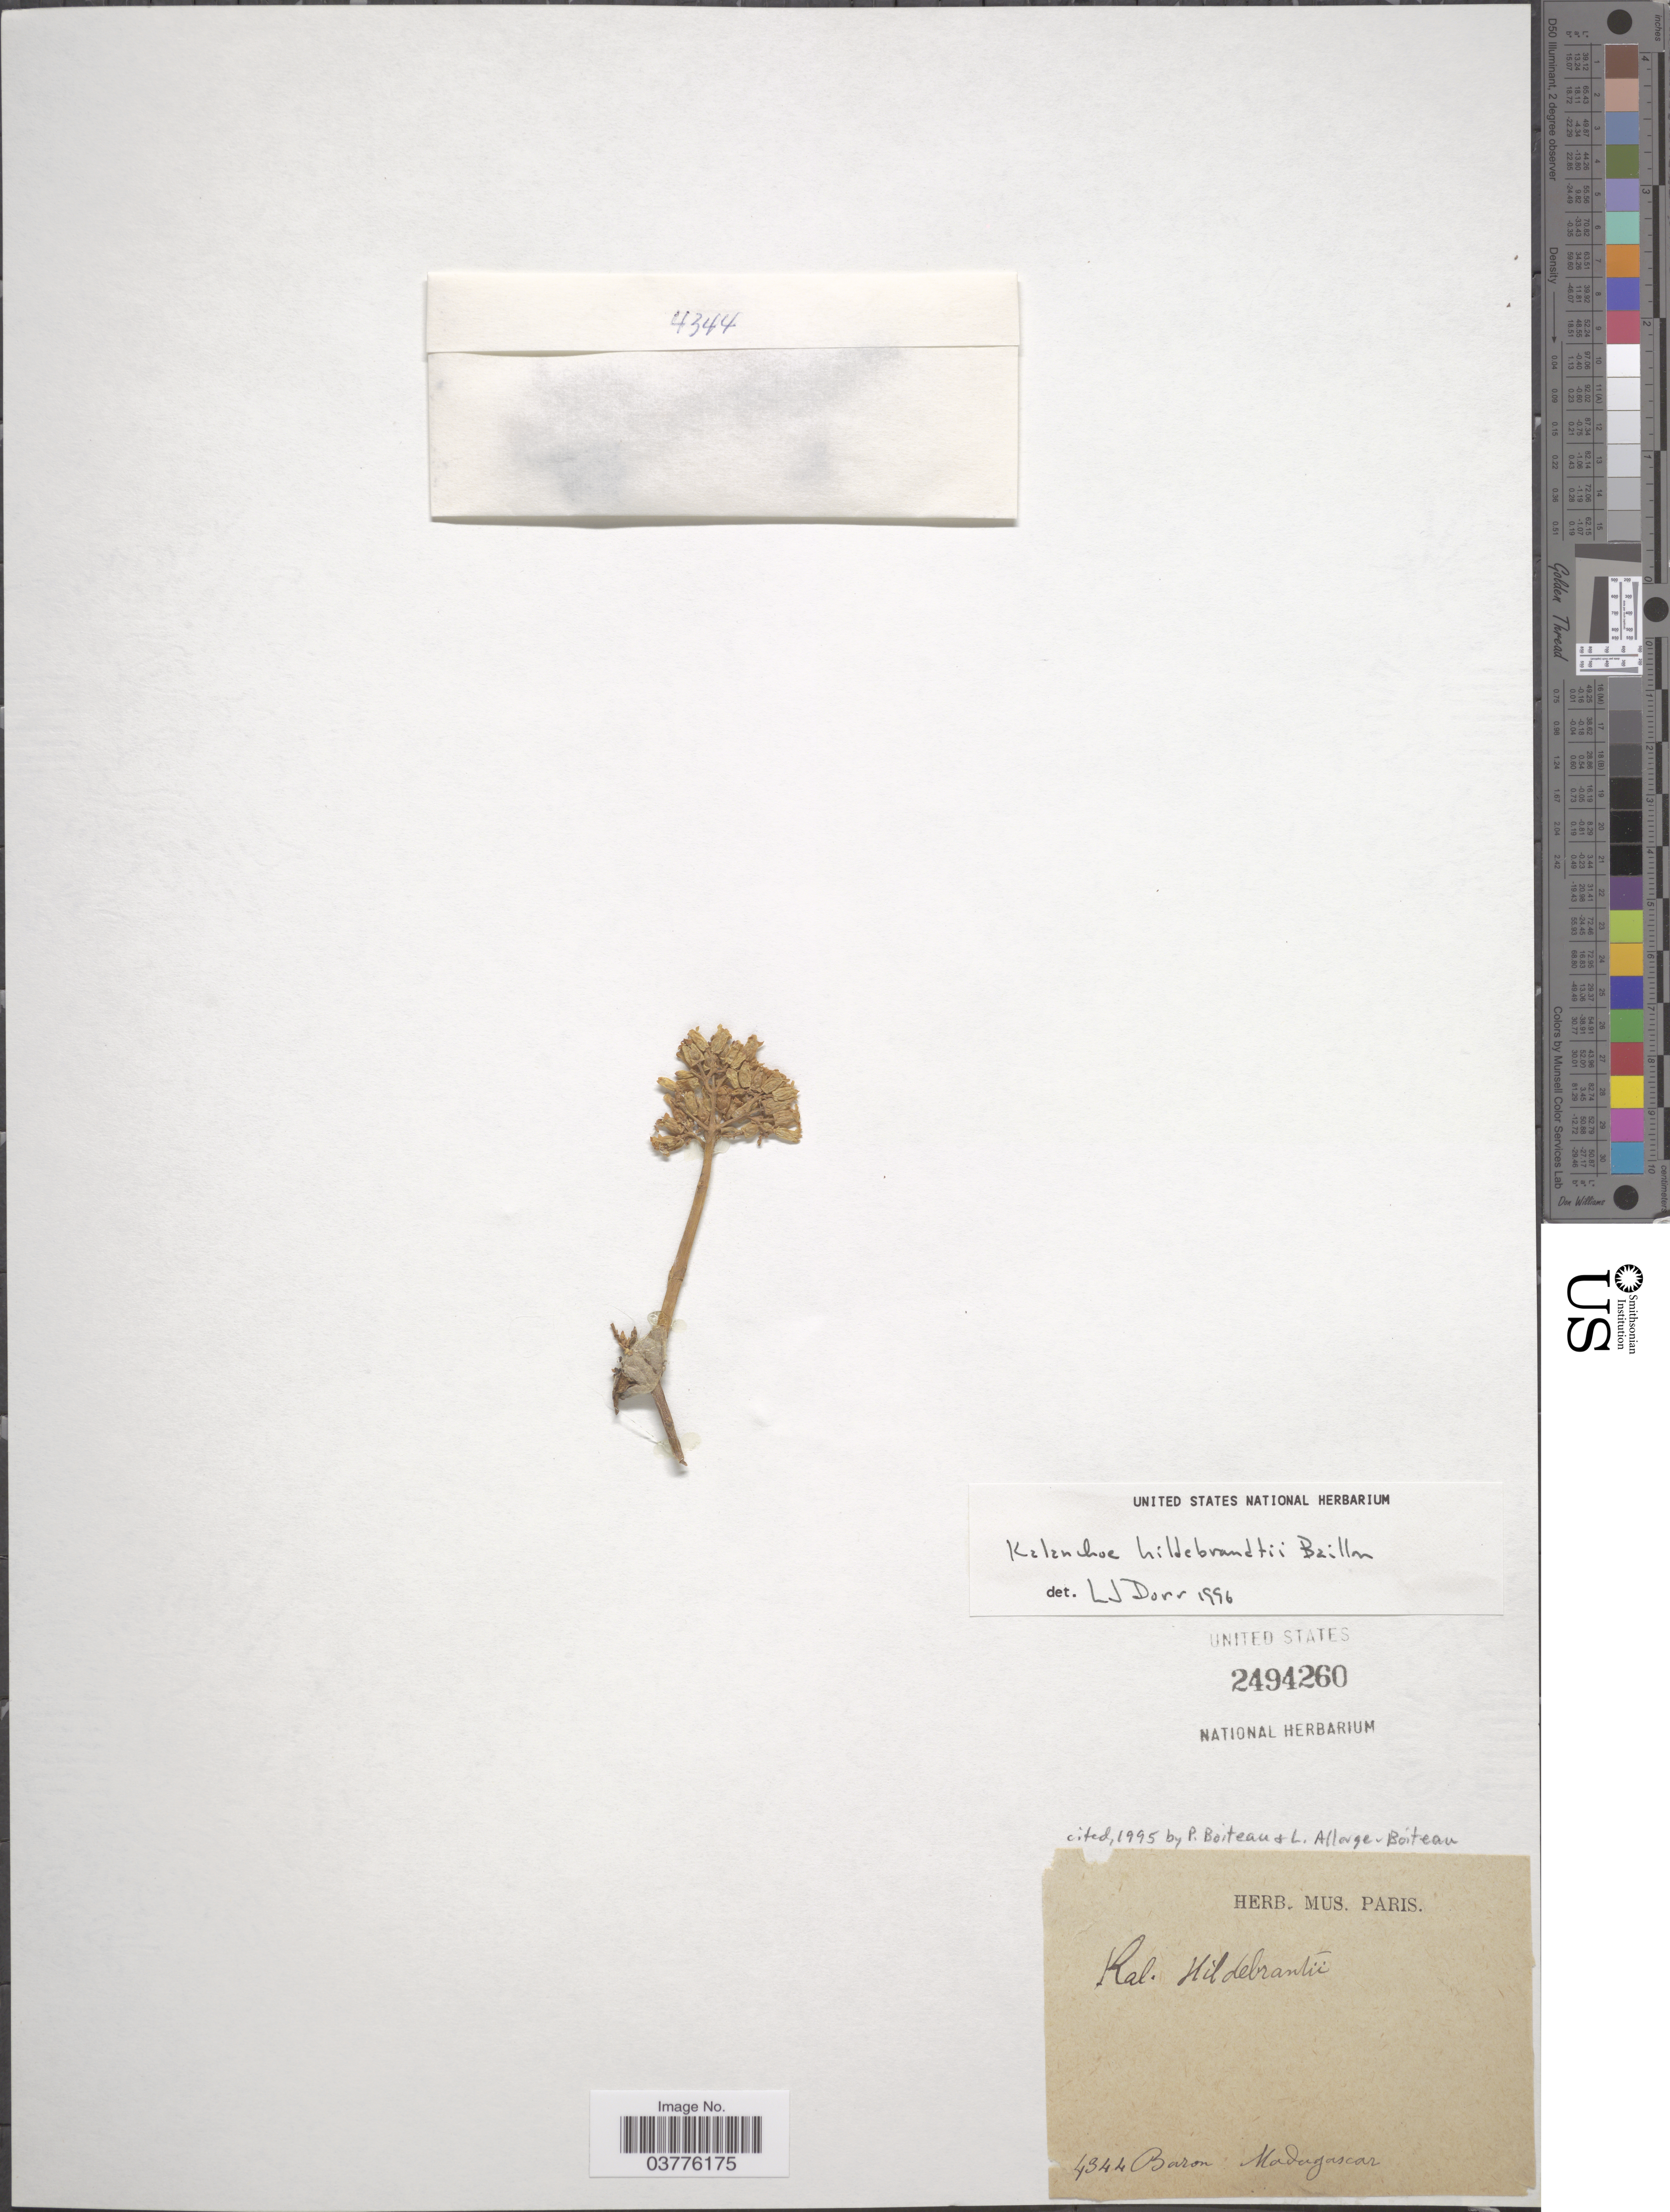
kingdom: Plantae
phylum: Tracheophyta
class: Magnoliopsida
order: Saxifragales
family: Crassulaceae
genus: Kalanchoe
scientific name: Kalanchoe hildebrandtii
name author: Baill.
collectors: -. Baron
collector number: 4344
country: Madagascar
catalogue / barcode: US 2494260